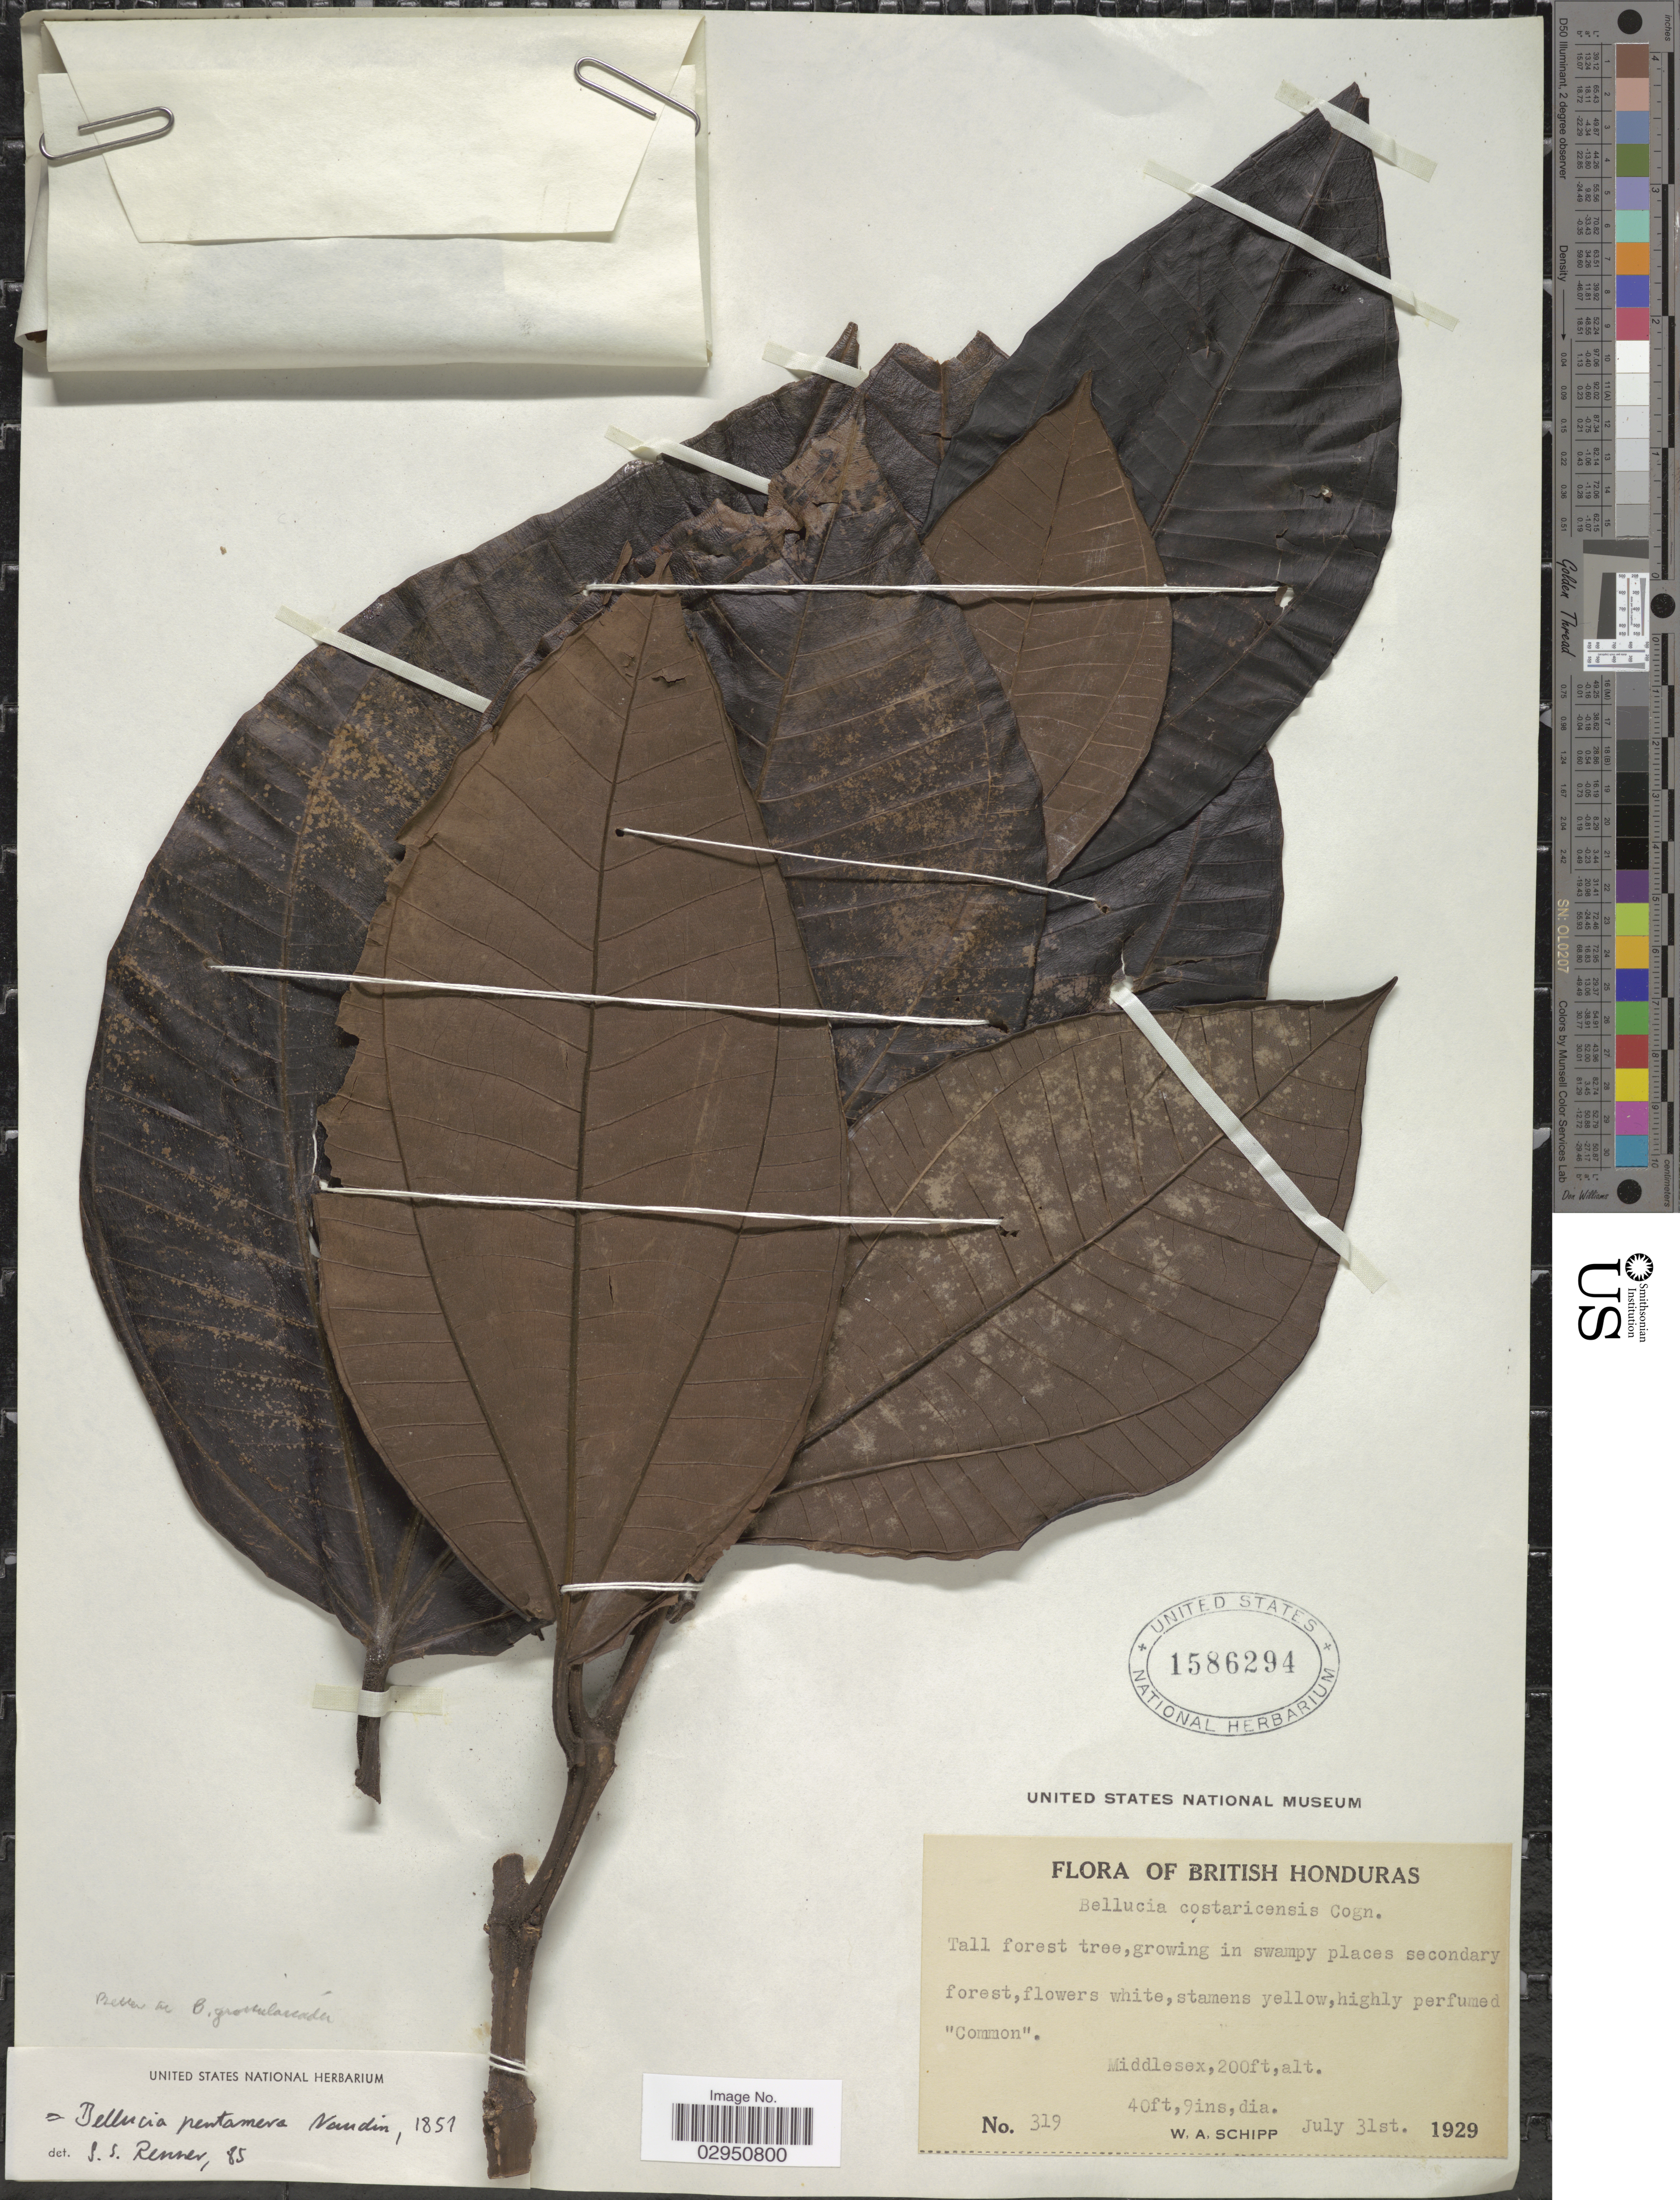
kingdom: Plantae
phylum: Tracheophyta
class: Magnoliopsida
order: Myrtales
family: Melastomataceae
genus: Bellucia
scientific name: Bellucia grossularioides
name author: (L.) Triana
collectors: W. Schipp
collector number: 319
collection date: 1929-07-31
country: Belize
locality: British Honduras. Middlesex.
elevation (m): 61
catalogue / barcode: US 1586294